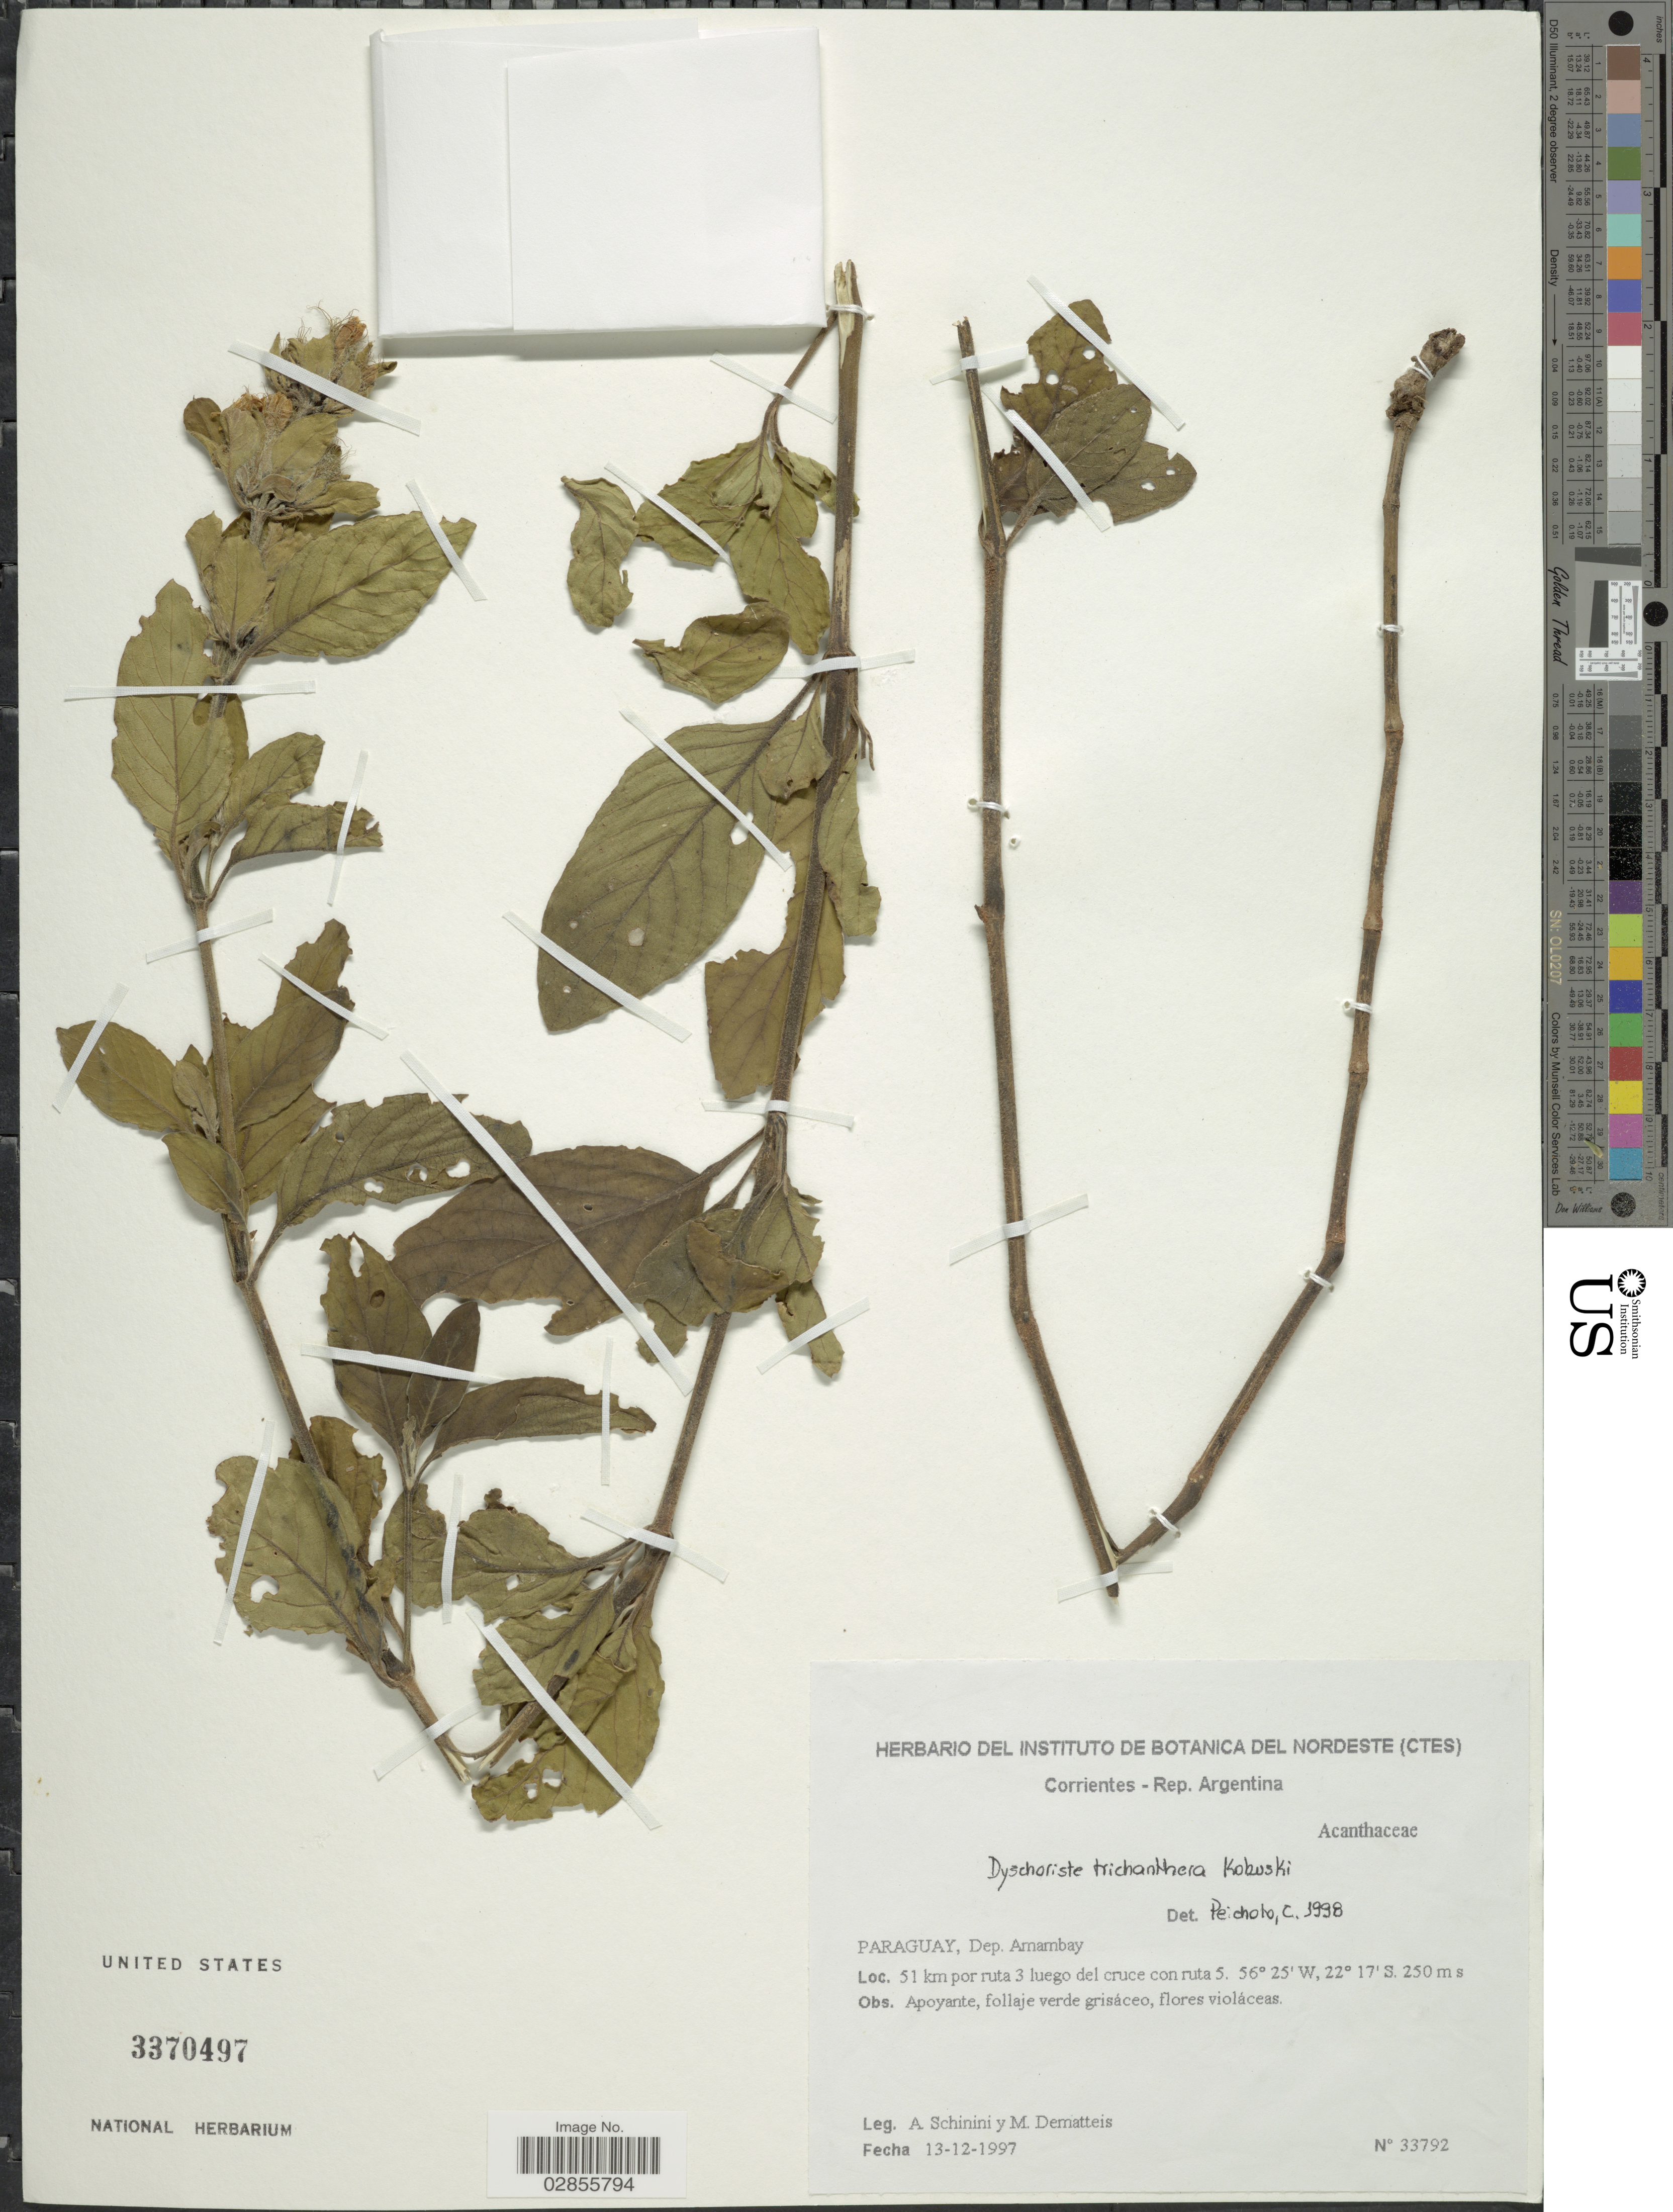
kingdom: Plantae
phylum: Tracheophyta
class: Magnoliopsida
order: Lamiales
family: Acanthaceae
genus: Dyschoriste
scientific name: Dyschoriste trichocalyx subsp. verticillaris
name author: (C.B. Clarke) Vollesen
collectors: A. Schinini & M. Dematteis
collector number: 33792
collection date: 1997-12-13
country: Paraguay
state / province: Amambay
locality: Dep. Amambay. 51 km por ruta 3 luego del cruce con ruta 5.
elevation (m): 250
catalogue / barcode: US 3370497